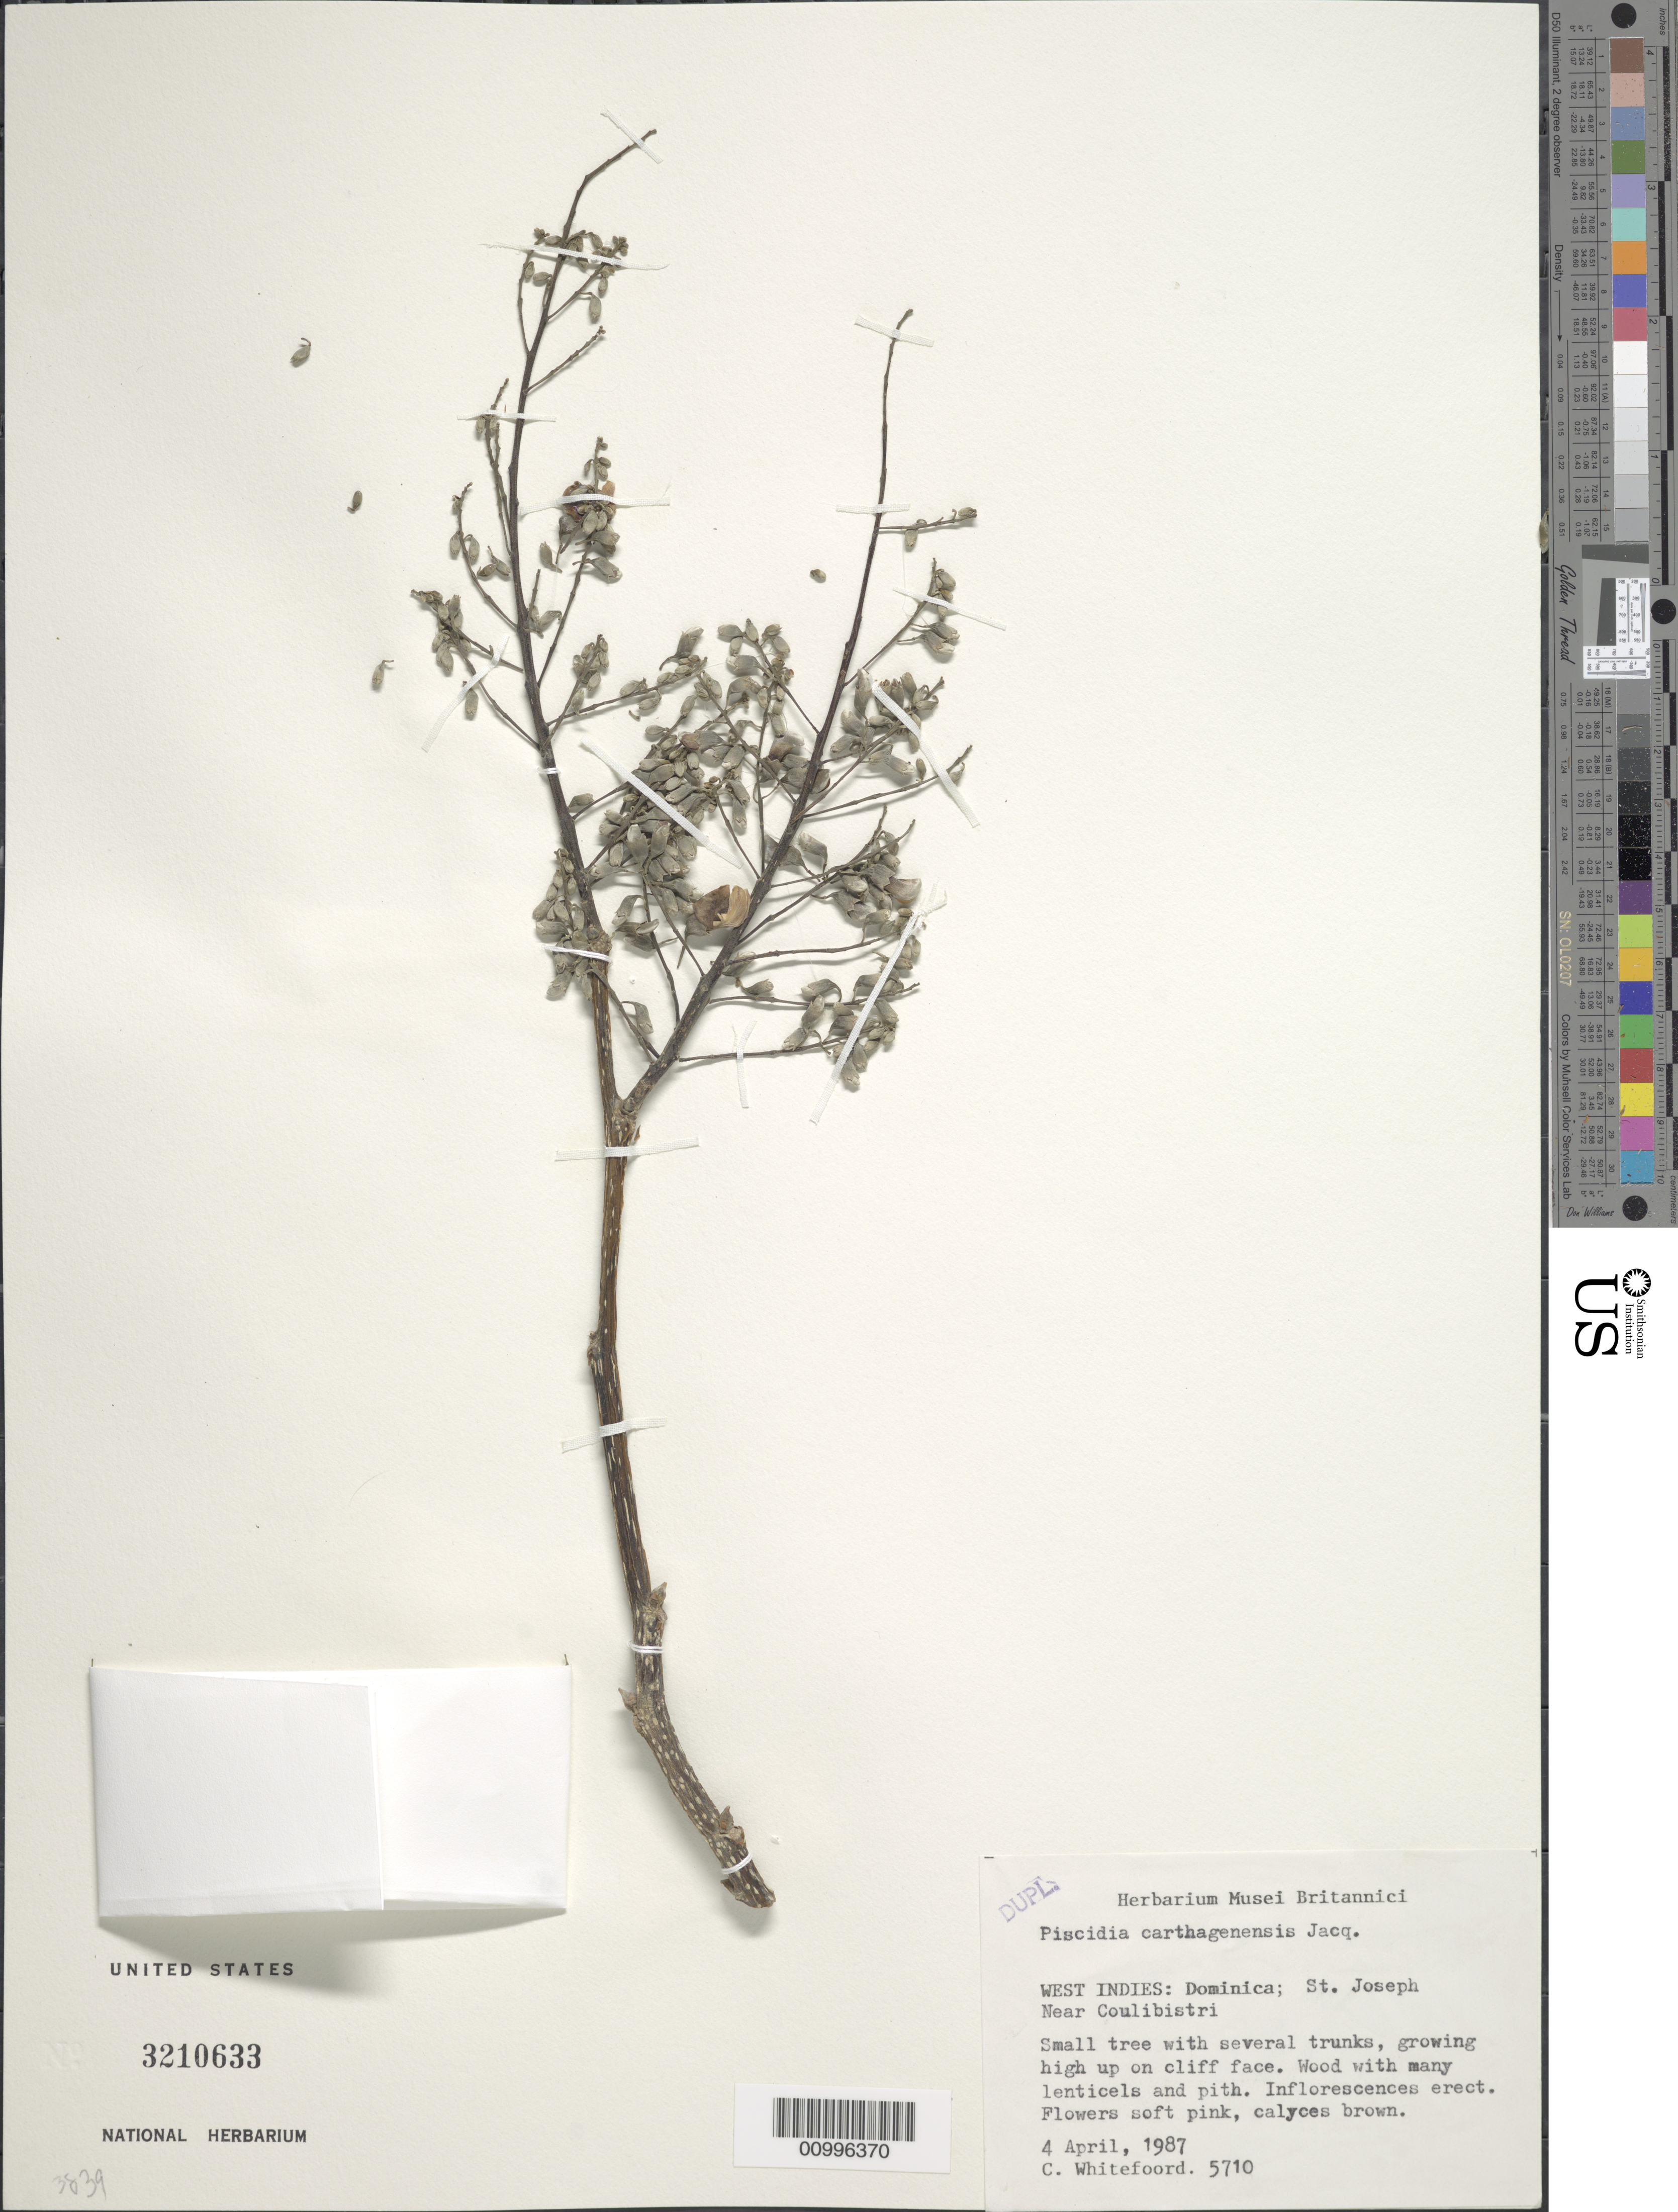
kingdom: Plantae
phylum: Tracheophyta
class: Magnoliopsida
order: Fabales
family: Fabaceae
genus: Piscidia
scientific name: Piscidia carthagenensis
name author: Jacq.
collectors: C. Whitefoord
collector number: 5710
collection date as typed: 04 Apr 1987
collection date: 1987-04-04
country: Dominica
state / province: St. Joseph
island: Dominica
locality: Near Caulibistri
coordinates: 0 N, 0 E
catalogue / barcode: US 3210633